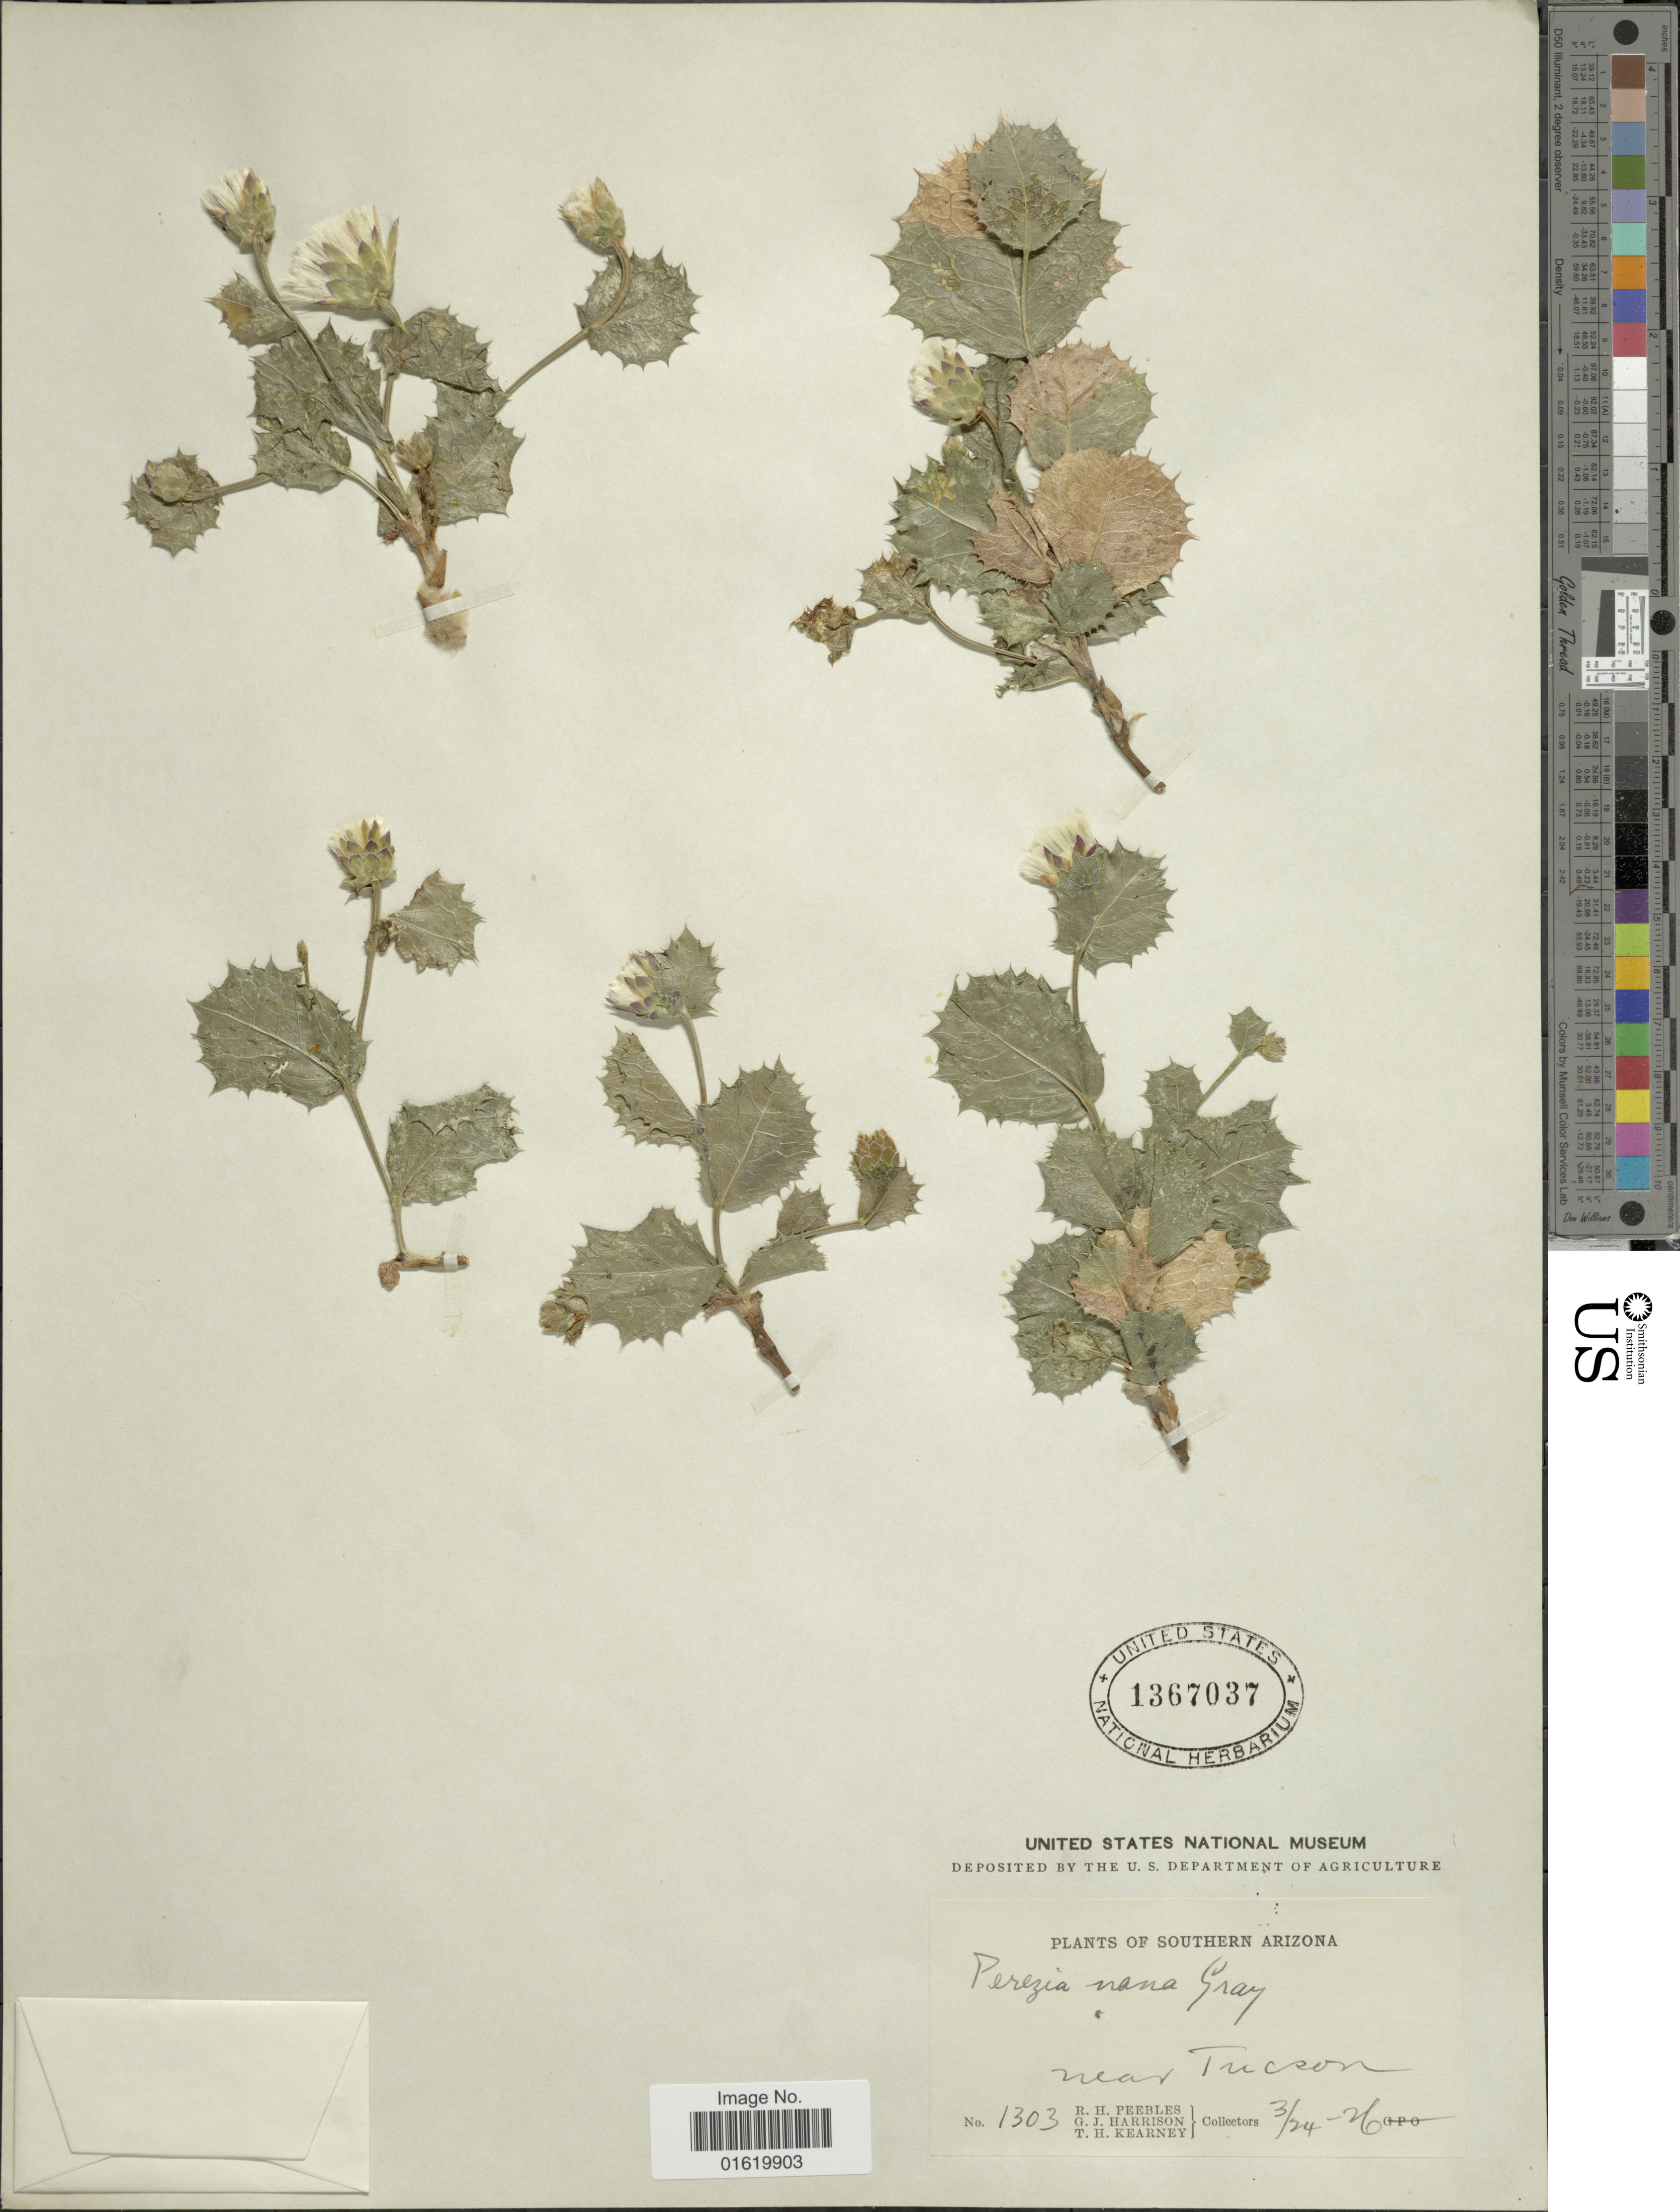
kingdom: Plantae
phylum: Tracheophyta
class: Magnoliopsida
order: Asterales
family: Asteraceae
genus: Acourtia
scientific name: Acourtia nana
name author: (A. Gray) Reveal & R.M. King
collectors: R. H. Peebles, G. J. Harrison & T. H. Kearney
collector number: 1303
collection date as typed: Transcribed d/m/y: 24/3/26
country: United States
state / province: Arizona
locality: Southern Arizona. Near Tucson.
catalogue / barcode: US 1367037